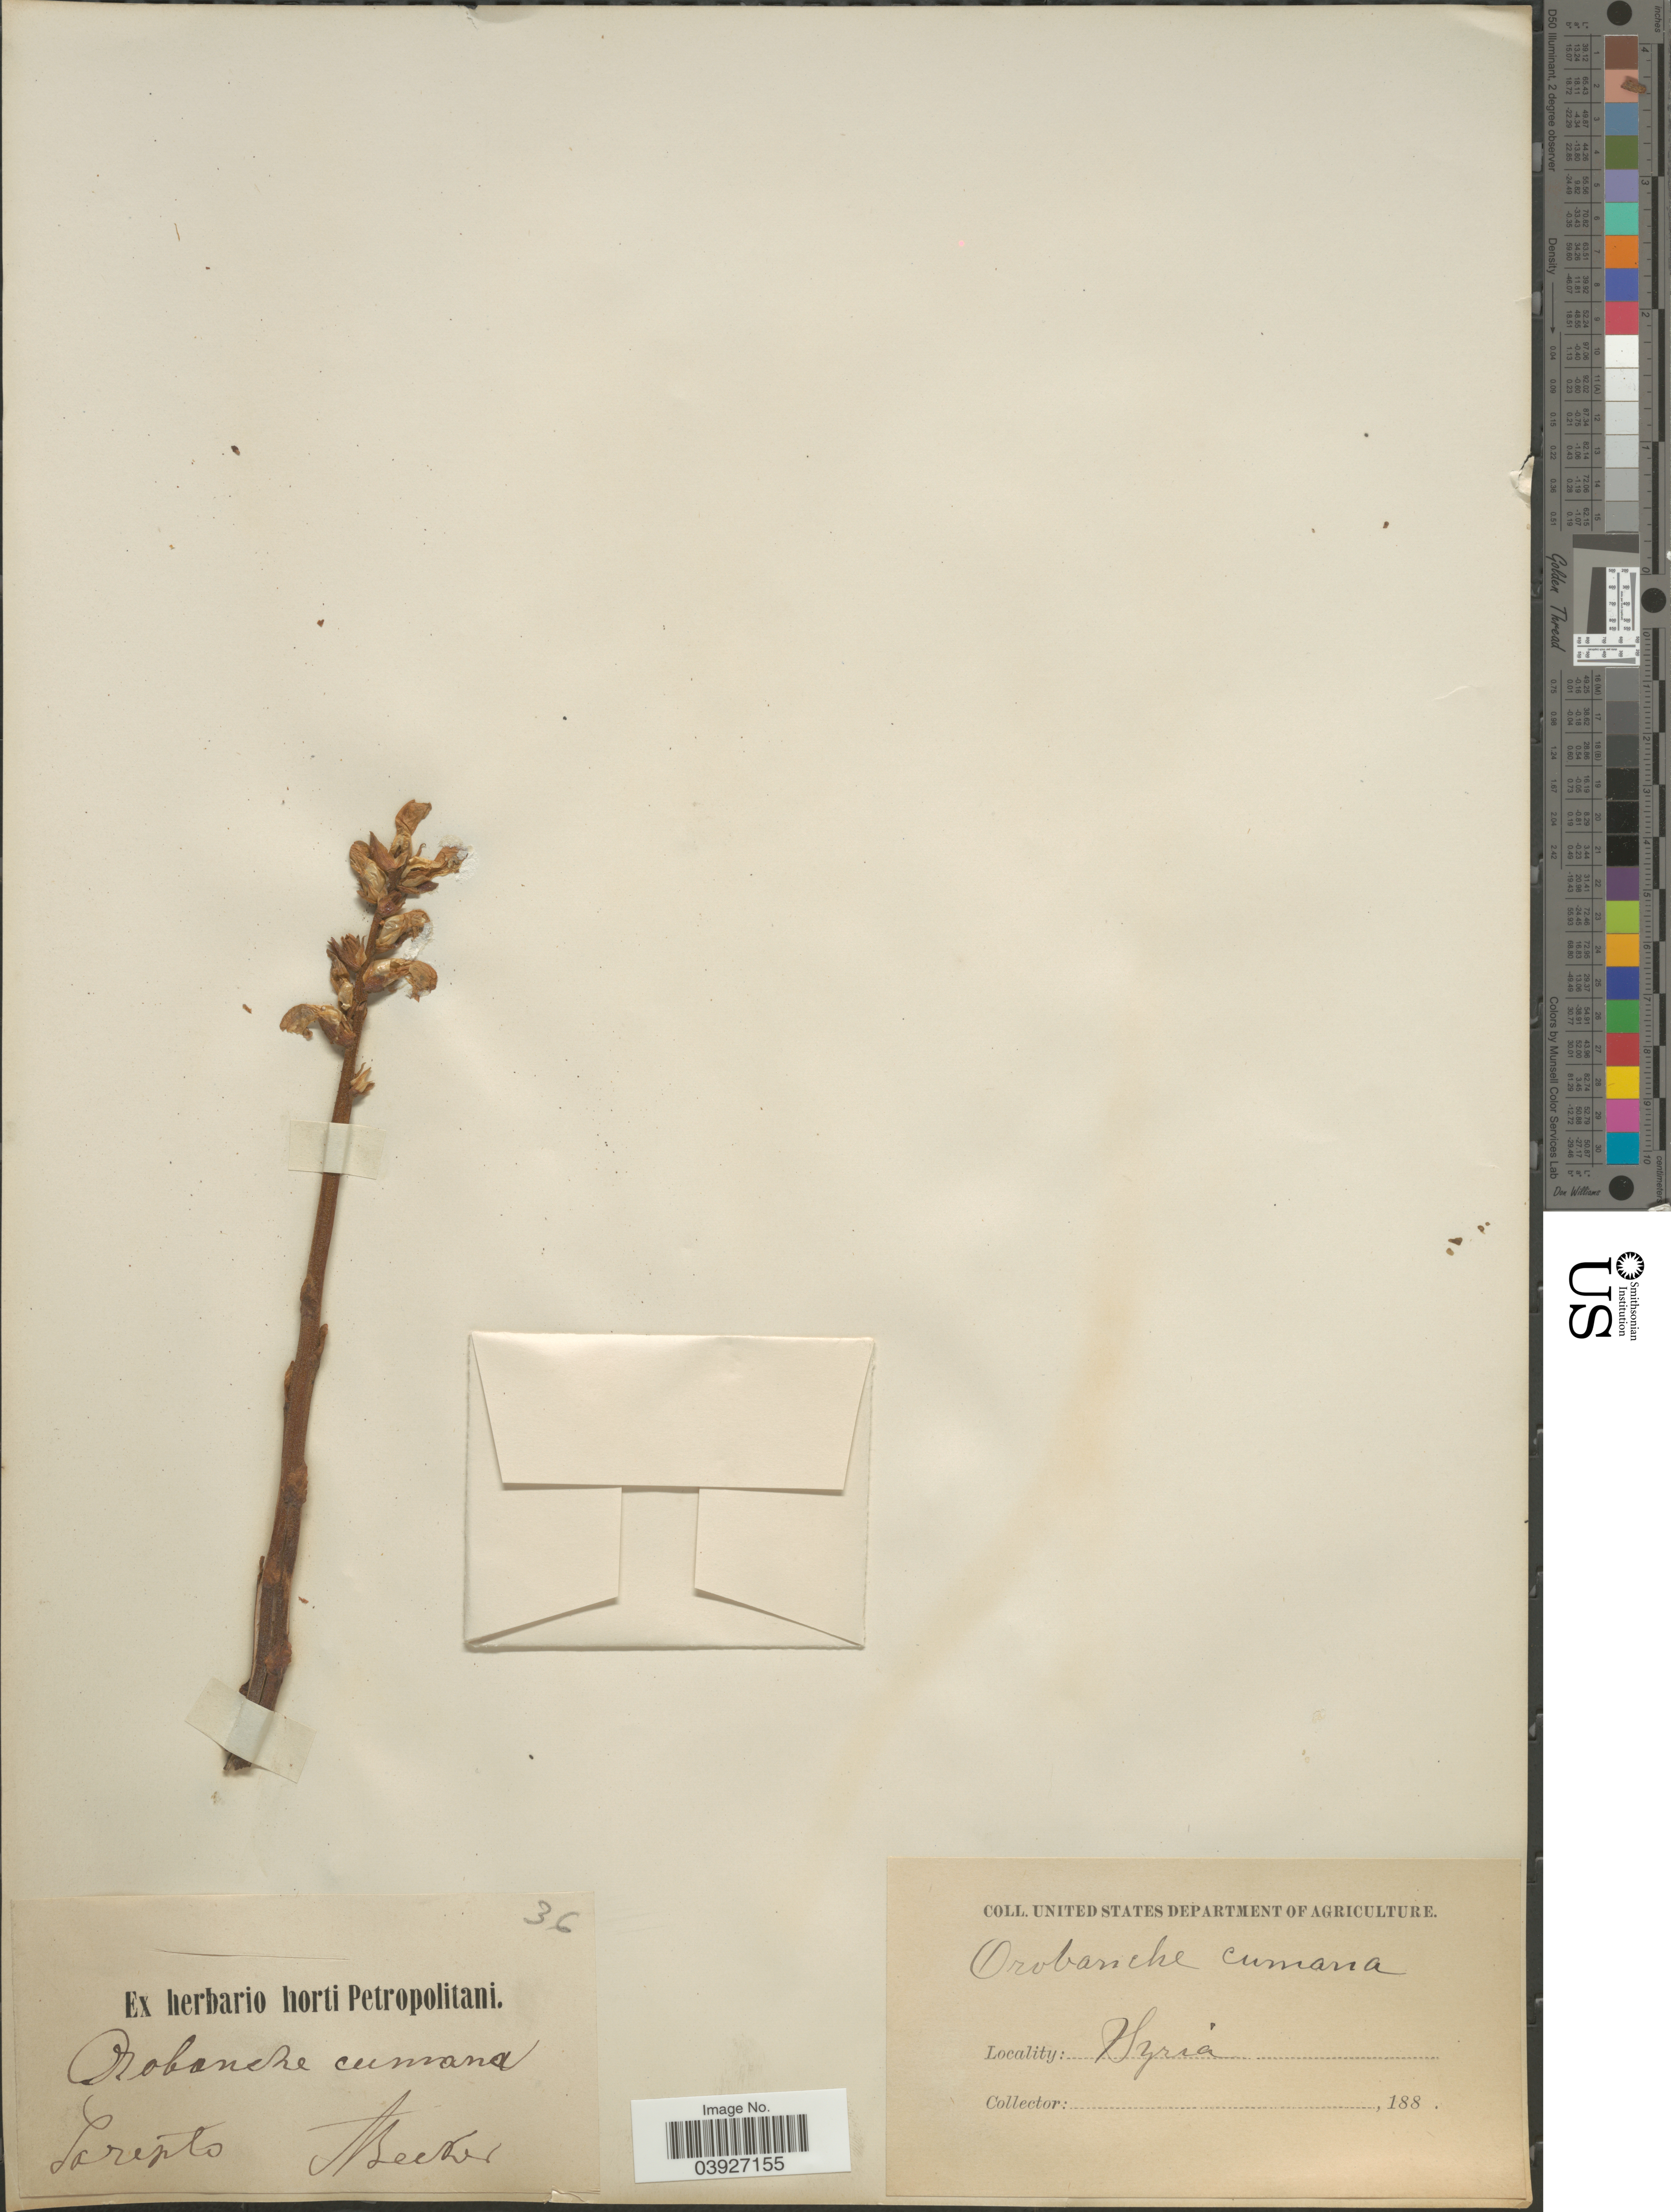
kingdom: Plantae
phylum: Tracheophyta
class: Magnoliopsida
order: Lamiales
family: Orobanchaceae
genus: Orobanche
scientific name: Orobanche cumana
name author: Wallr.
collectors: A. Becker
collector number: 36?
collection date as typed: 188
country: Russian Federation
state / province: Volgograd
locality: Sarepta.